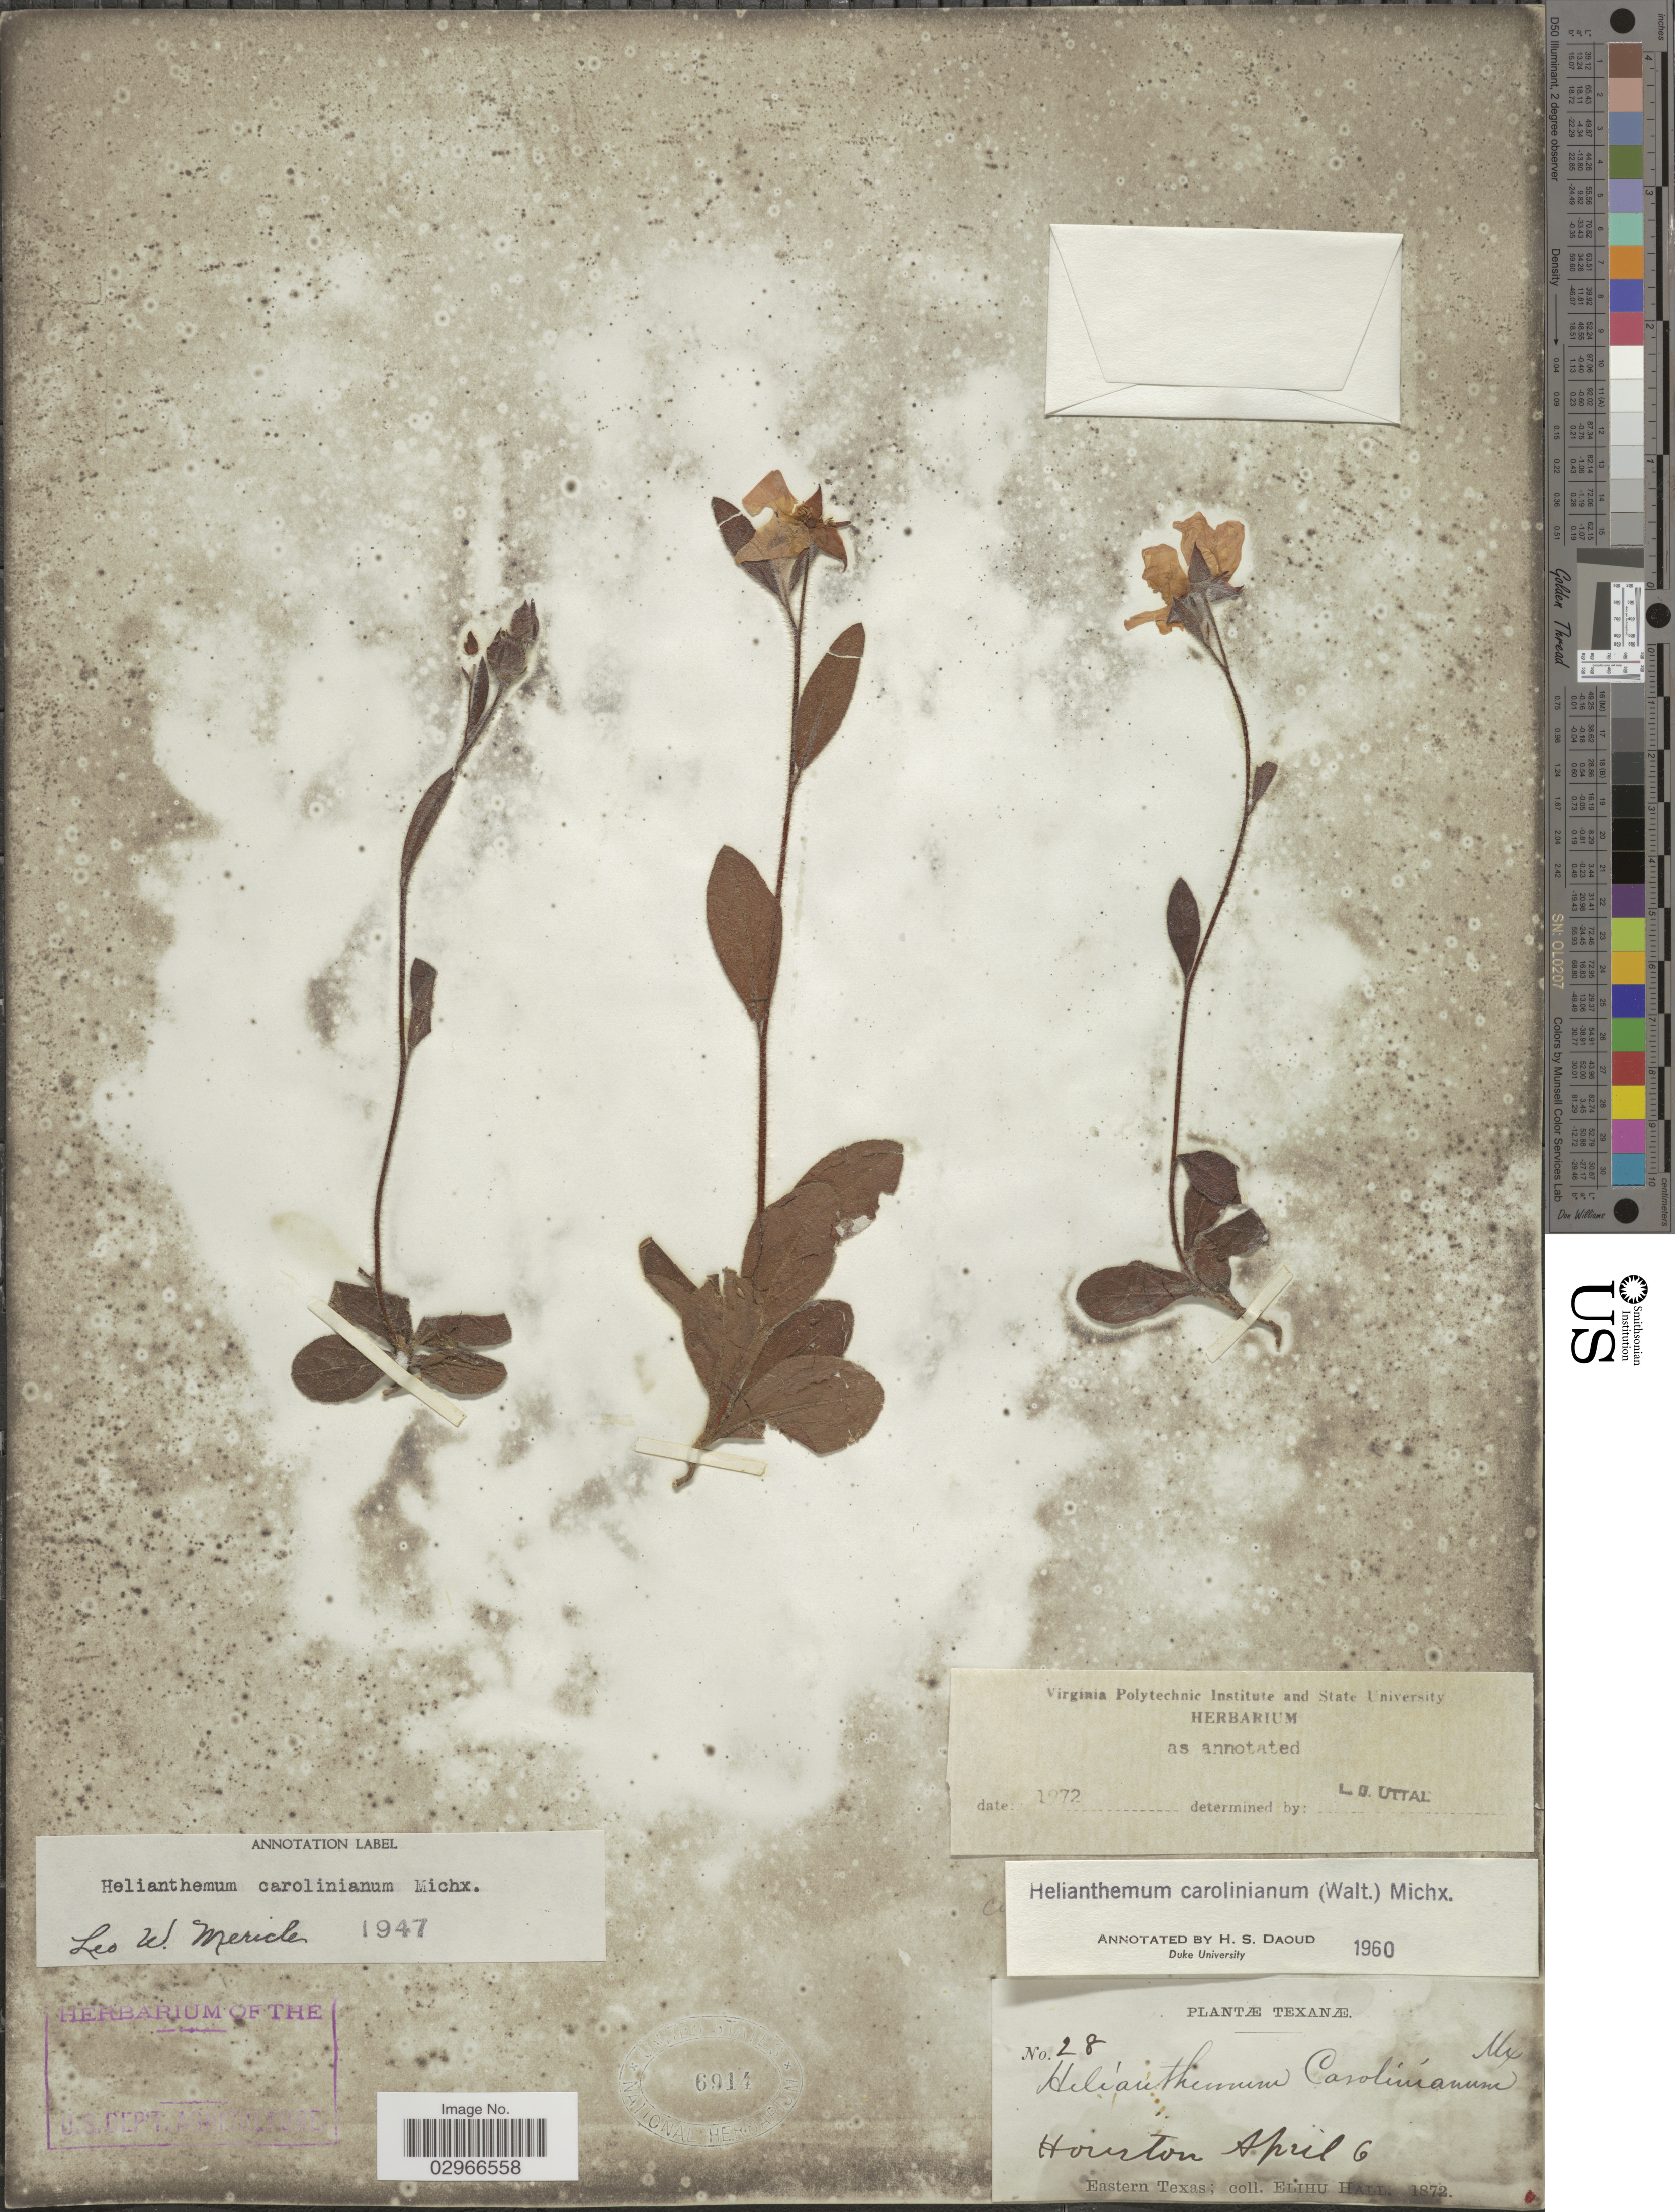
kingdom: Plantae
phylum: Tracheophyta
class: Magnoliopsida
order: Malvales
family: Cistaceae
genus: Helianthemum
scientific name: Helianthemum carolinianum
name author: (Walter) Michx.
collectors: E. Hall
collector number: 28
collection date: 1872-04-06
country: United States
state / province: Texas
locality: Houston. Eastern Texas.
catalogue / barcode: US 6914